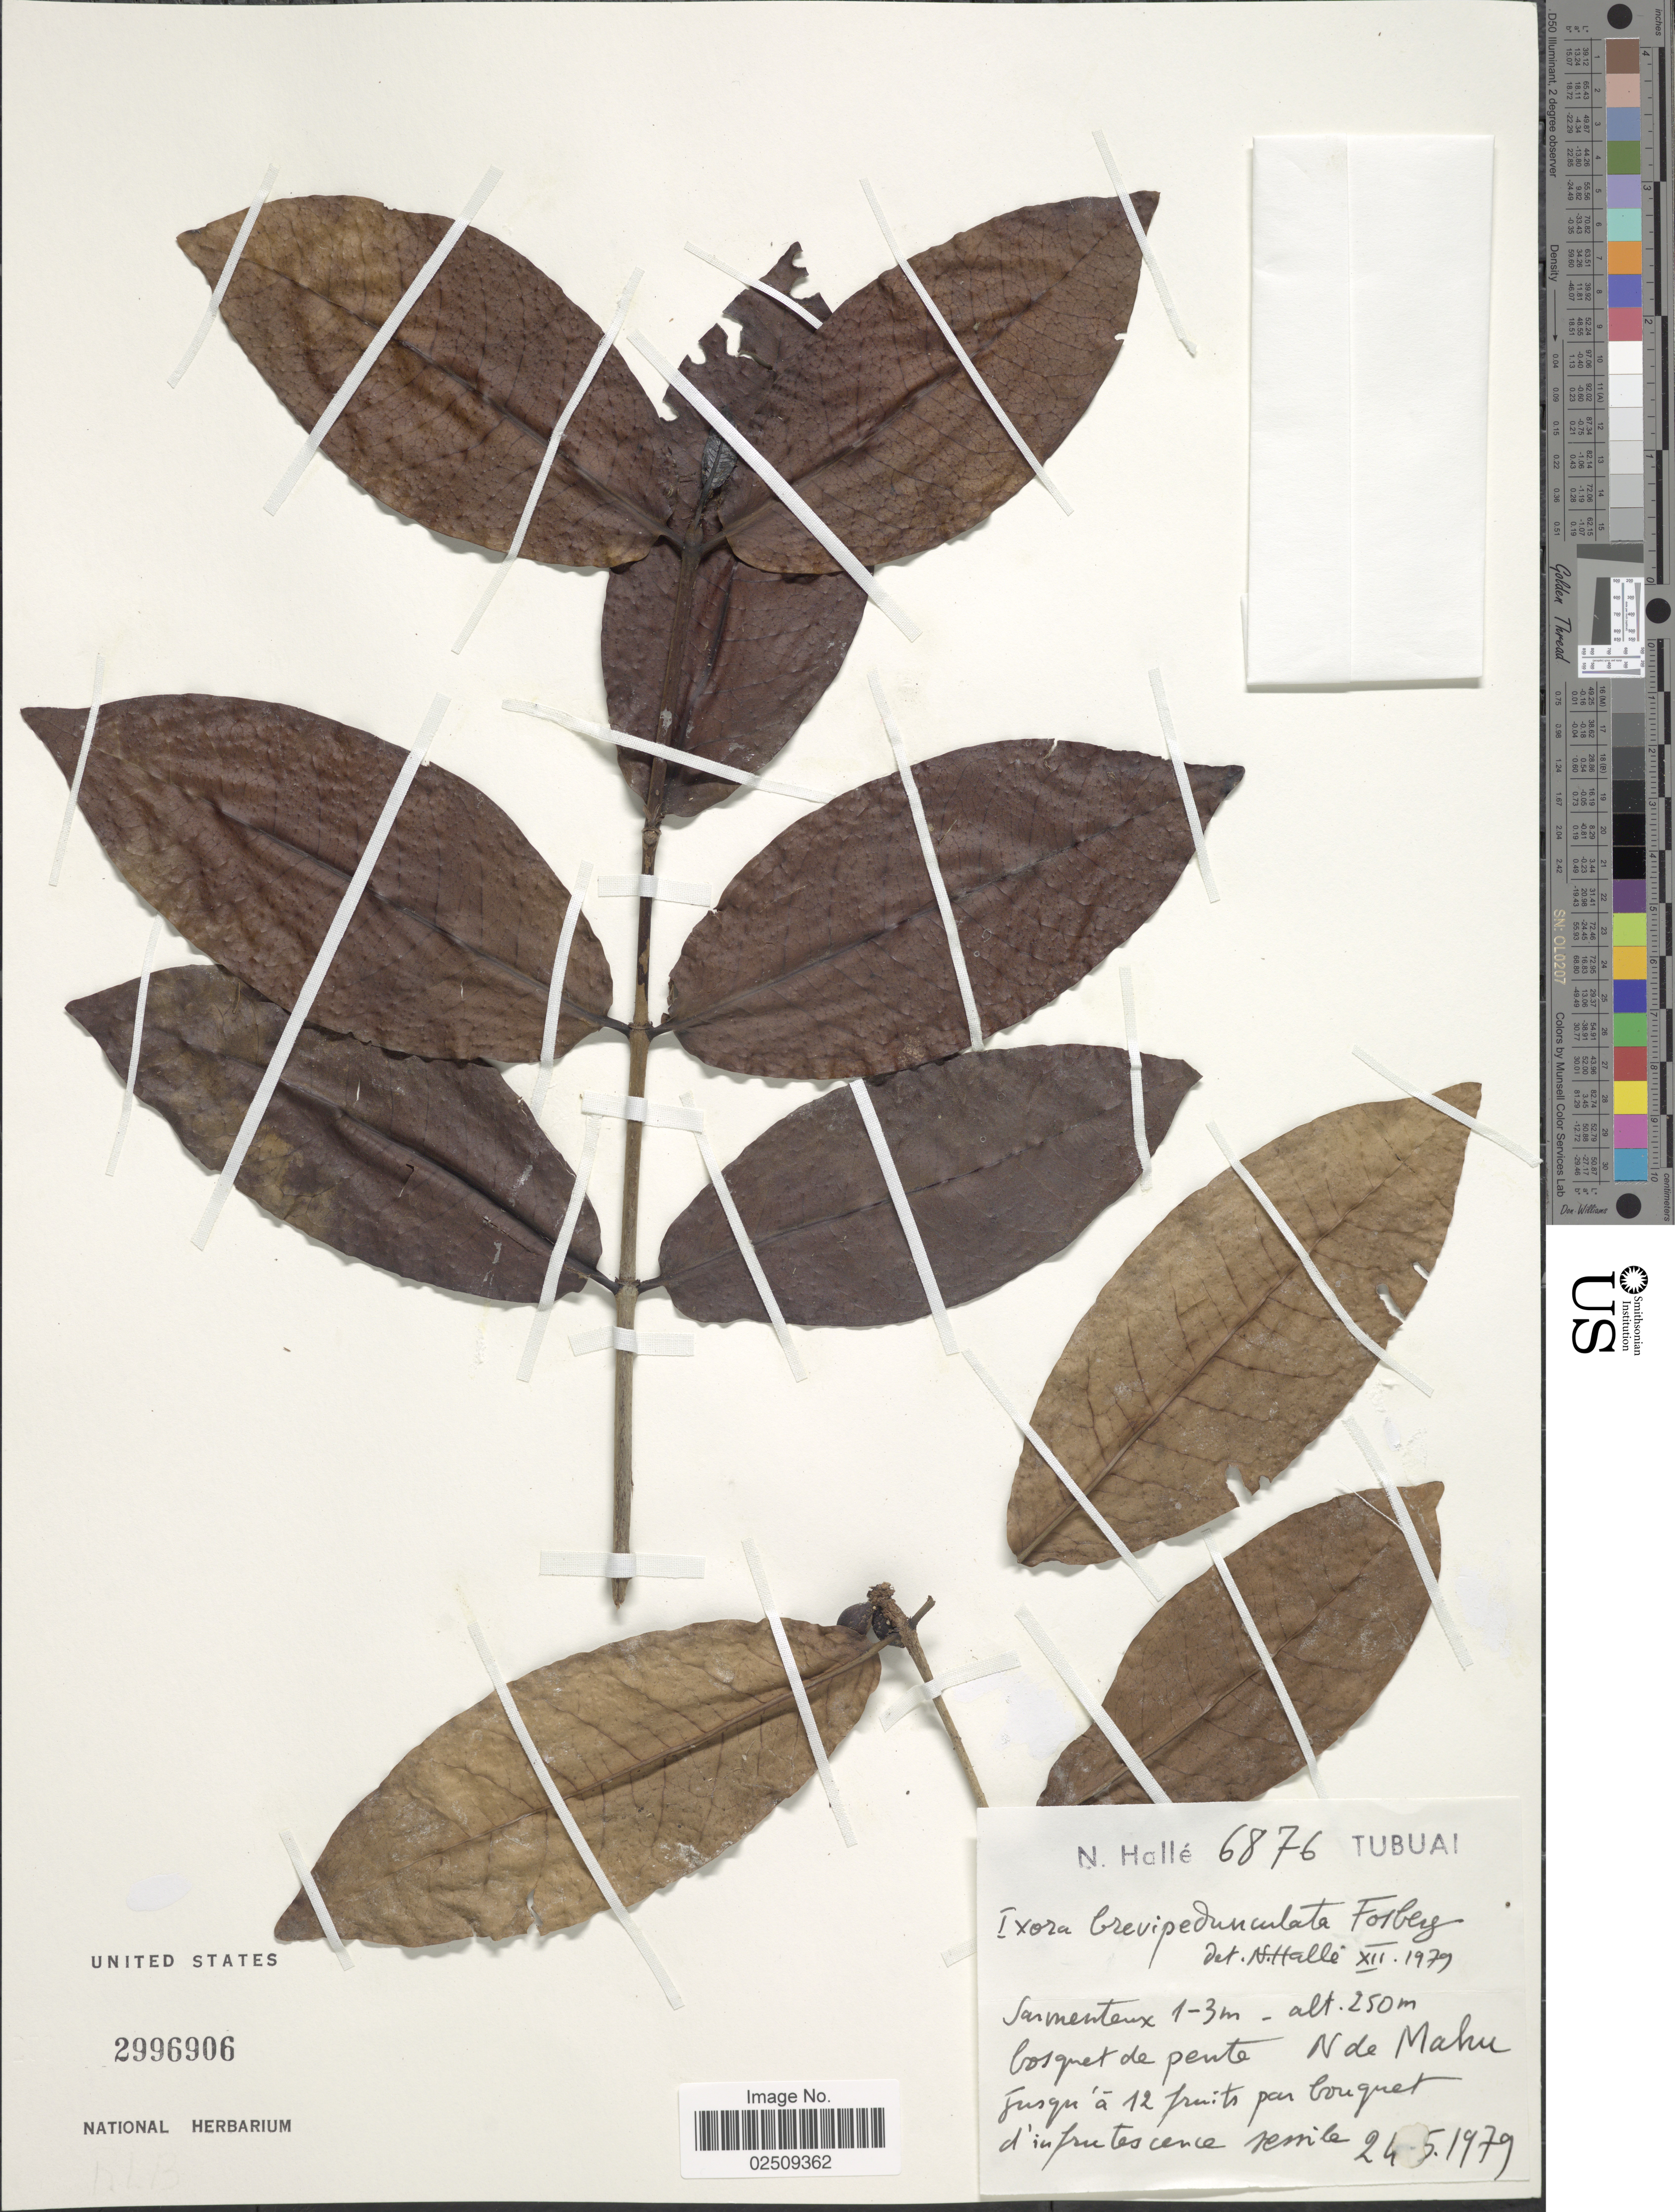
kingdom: Plantae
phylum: Tracheophyta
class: Magnoliopsida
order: Gentianales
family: Rubiaceae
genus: Ixora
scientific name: Ixora brevipedunculata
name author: Fosberg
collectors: N. Hallé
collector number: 6876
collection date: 1979-05-24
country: French Polynesia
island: Tubuai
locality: N de Mahu.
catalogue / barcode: US 2996906